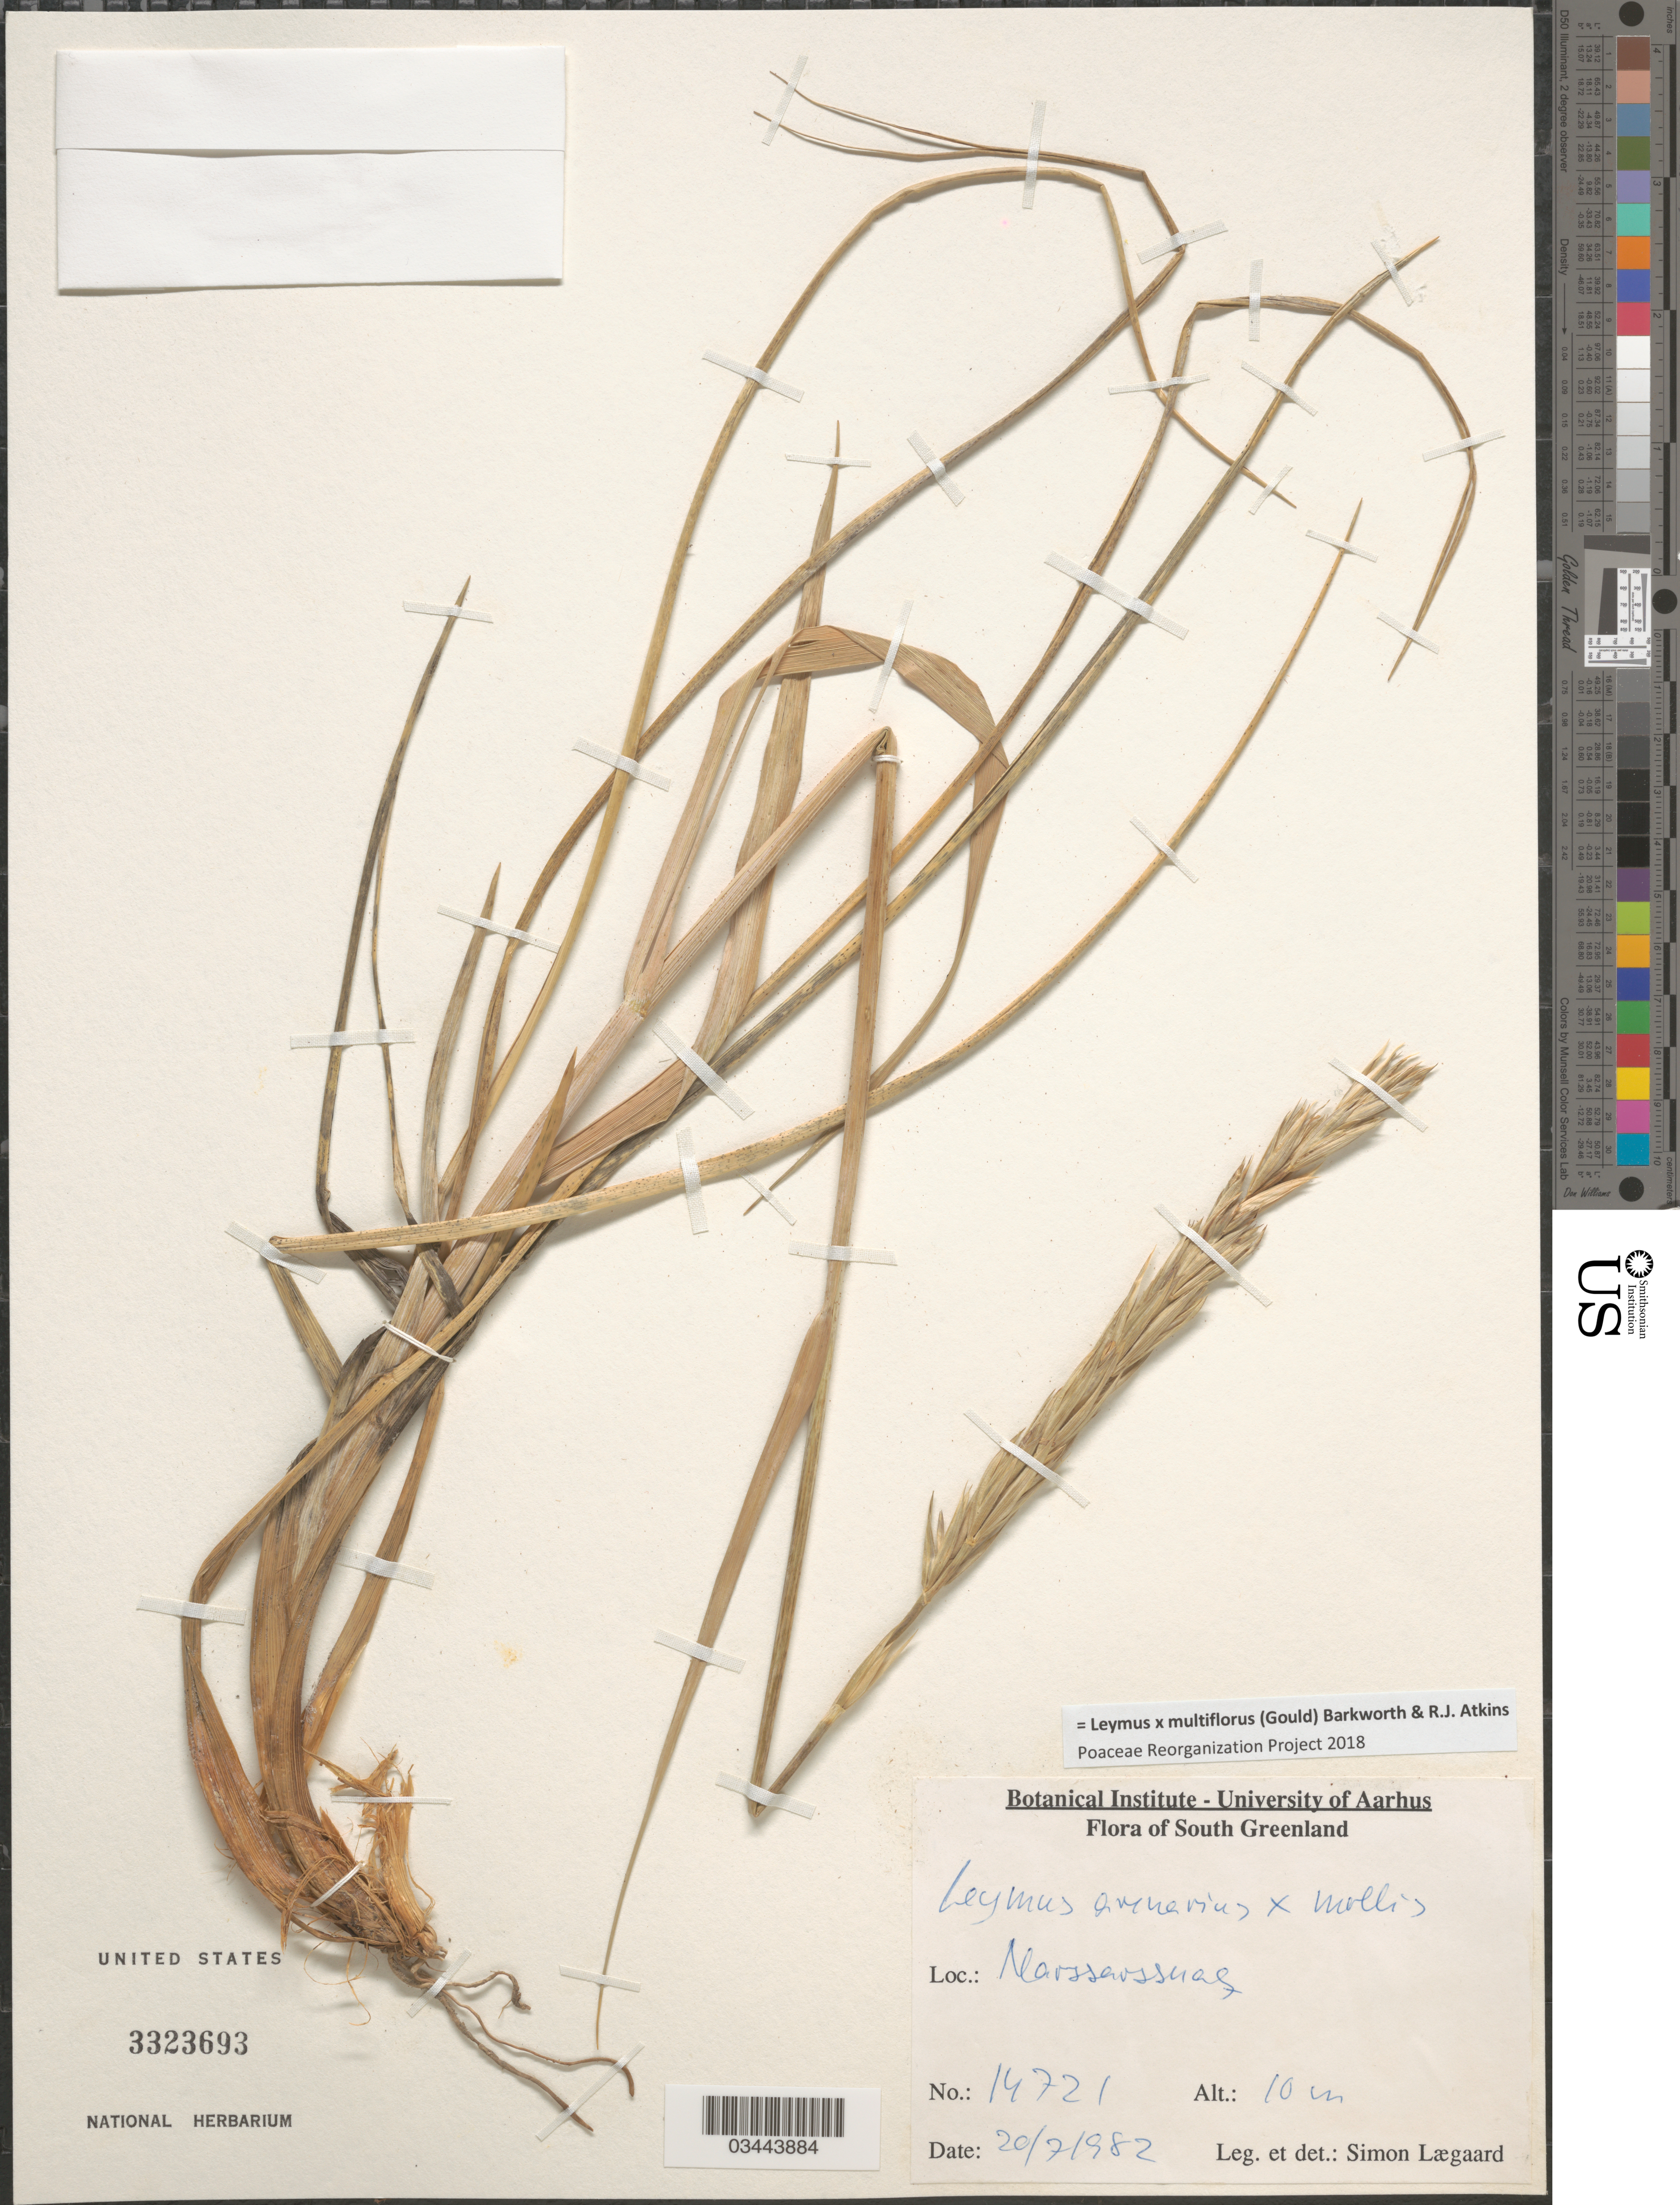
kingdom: Plantae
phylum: Tracheophyta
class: Liliopsida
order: Poales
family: Poaceae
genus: Leymus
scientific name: Leymus x multiflorus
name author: (Gould) Barkworth & R.J. Atkins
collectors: S. Lægaard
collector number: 14721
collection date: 1982-07-20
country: Greenland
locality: South Greenland. Narssarssuaq.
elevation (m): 10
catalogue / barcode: US 3323693